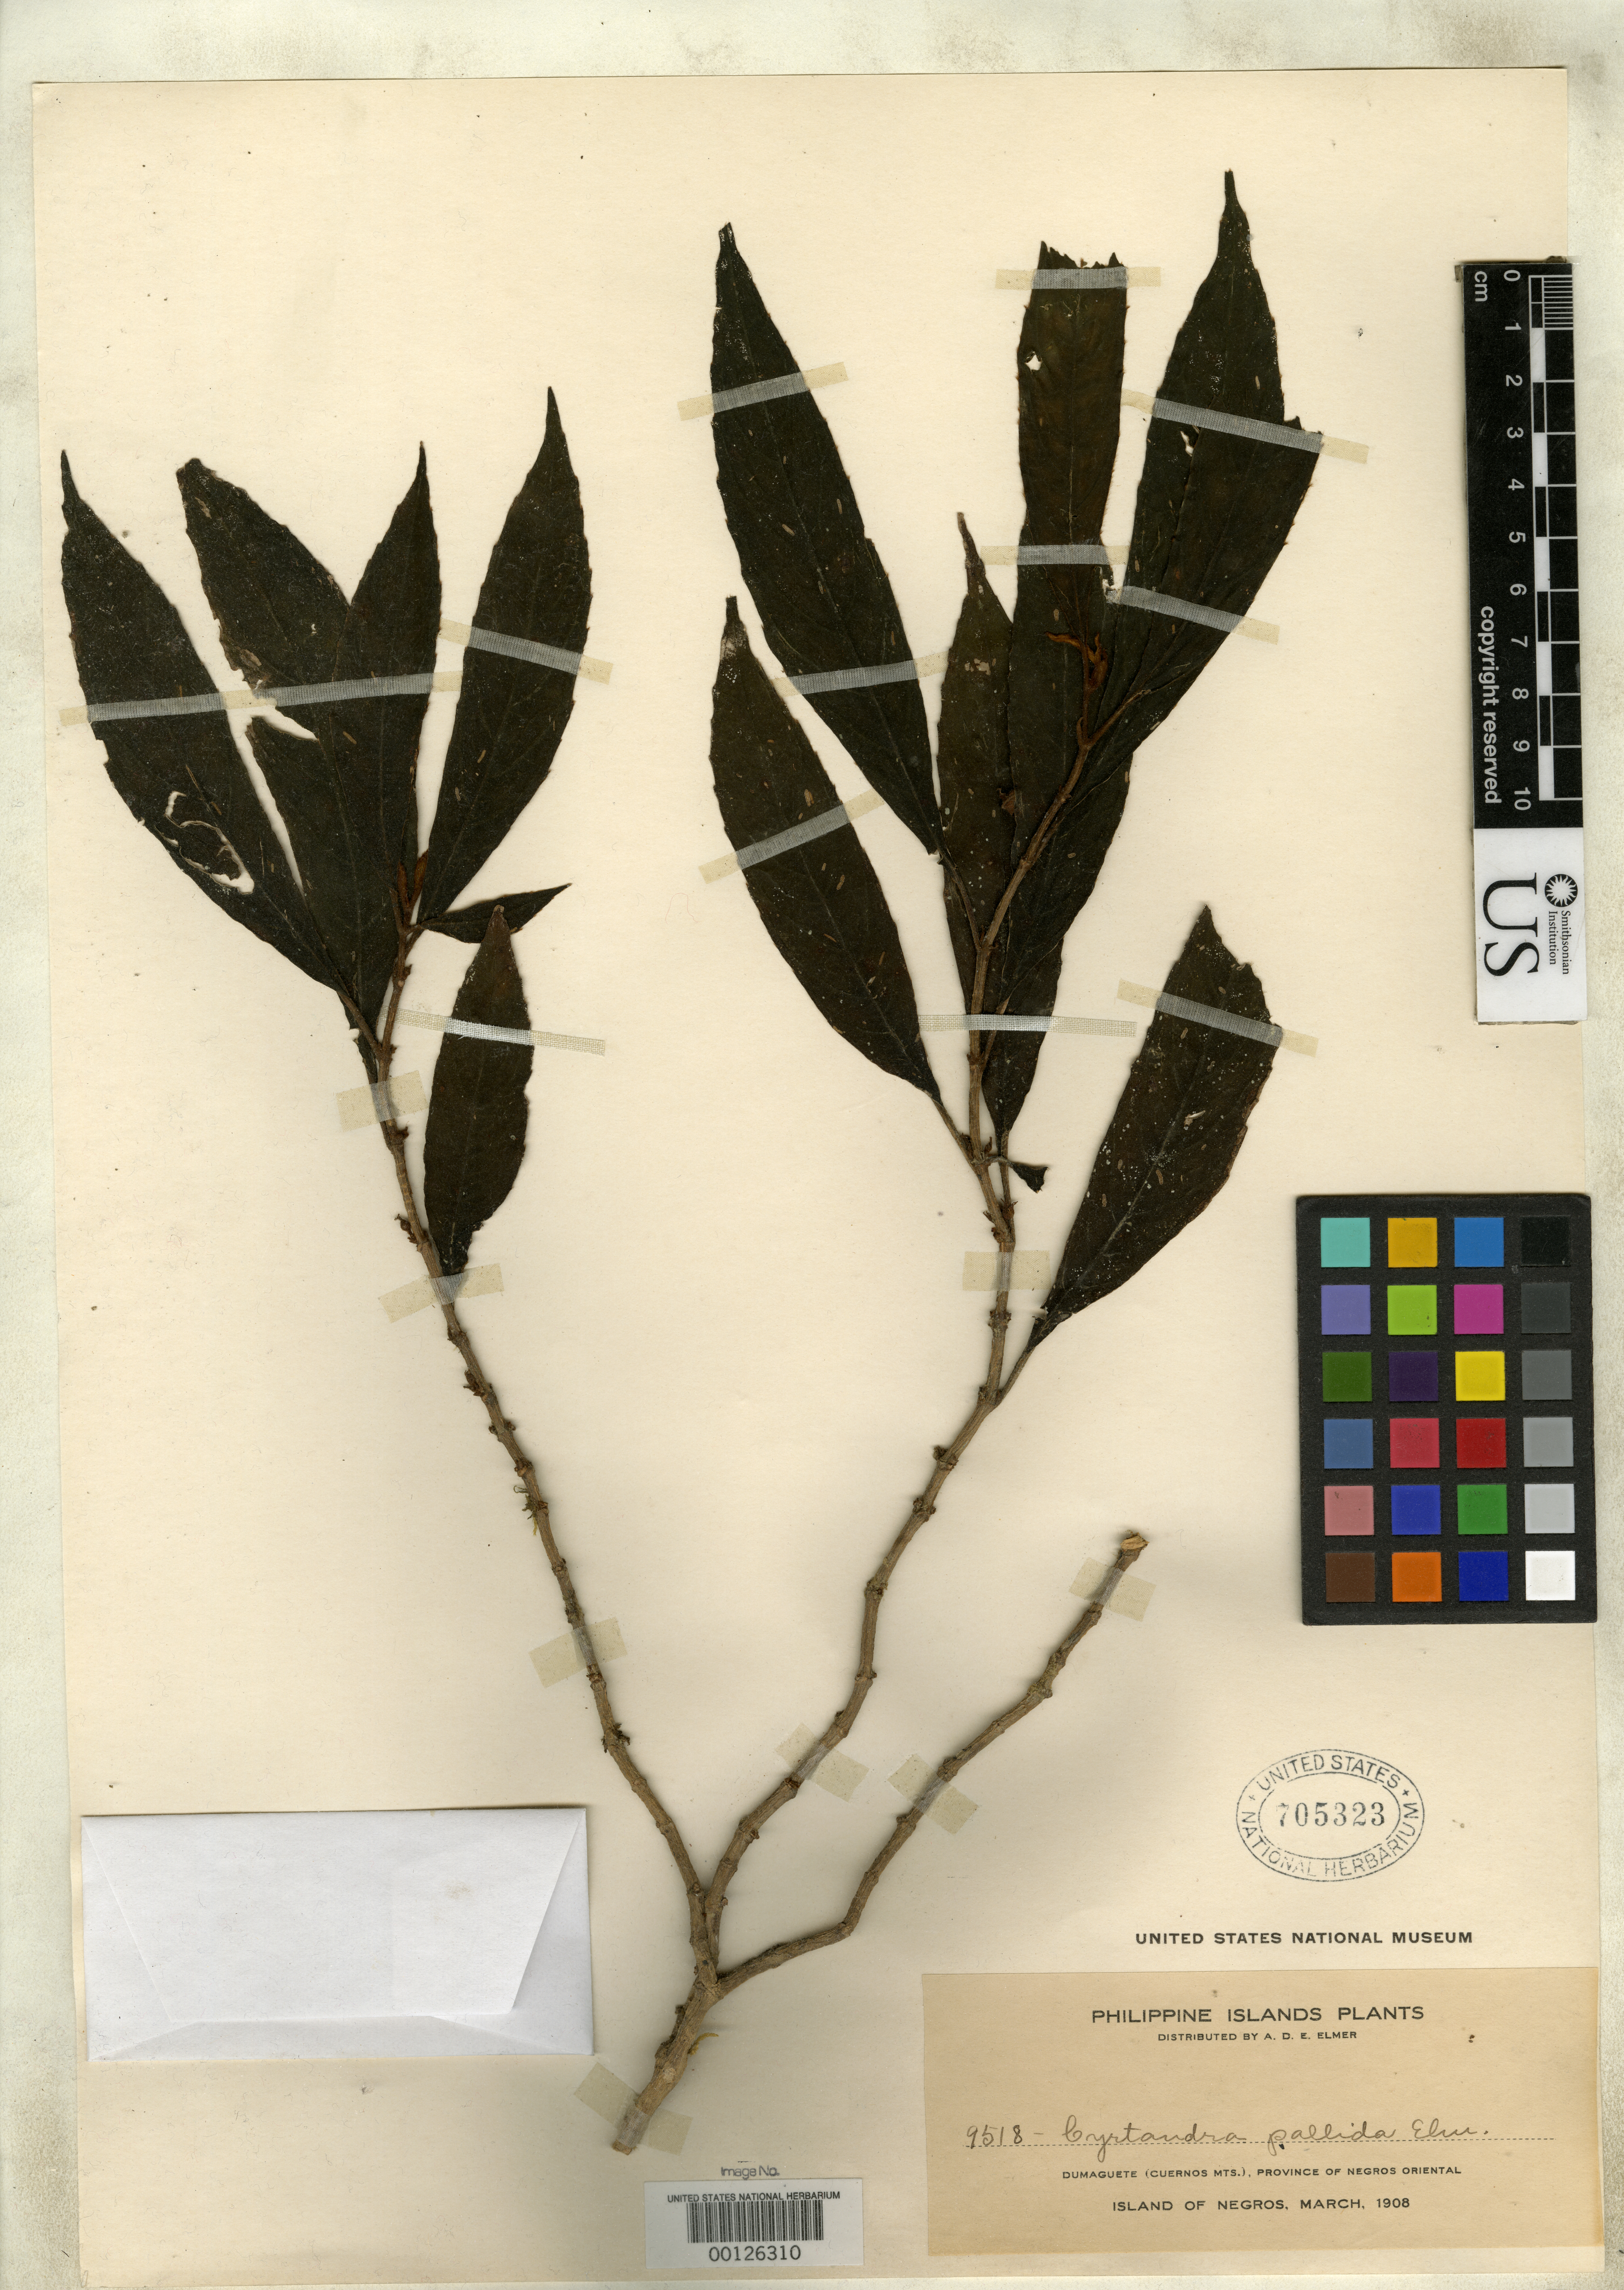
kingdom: Plantae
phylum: Tracheophyta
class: Magnoliopsida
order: Lamiales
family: Gesneriaceae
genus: Cyrtandra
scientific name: Cyrtandra pallida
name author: Elmer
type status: Isolectotype; Type Collection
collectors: A. D. E. Elmer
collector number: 9518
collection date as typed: Mar 1908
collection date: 1908-03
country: Philippines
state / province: Central Visayas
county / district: Negros Oriental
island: Negros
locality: Dumaguete, Cuernos Mts.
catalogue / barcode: US 705323